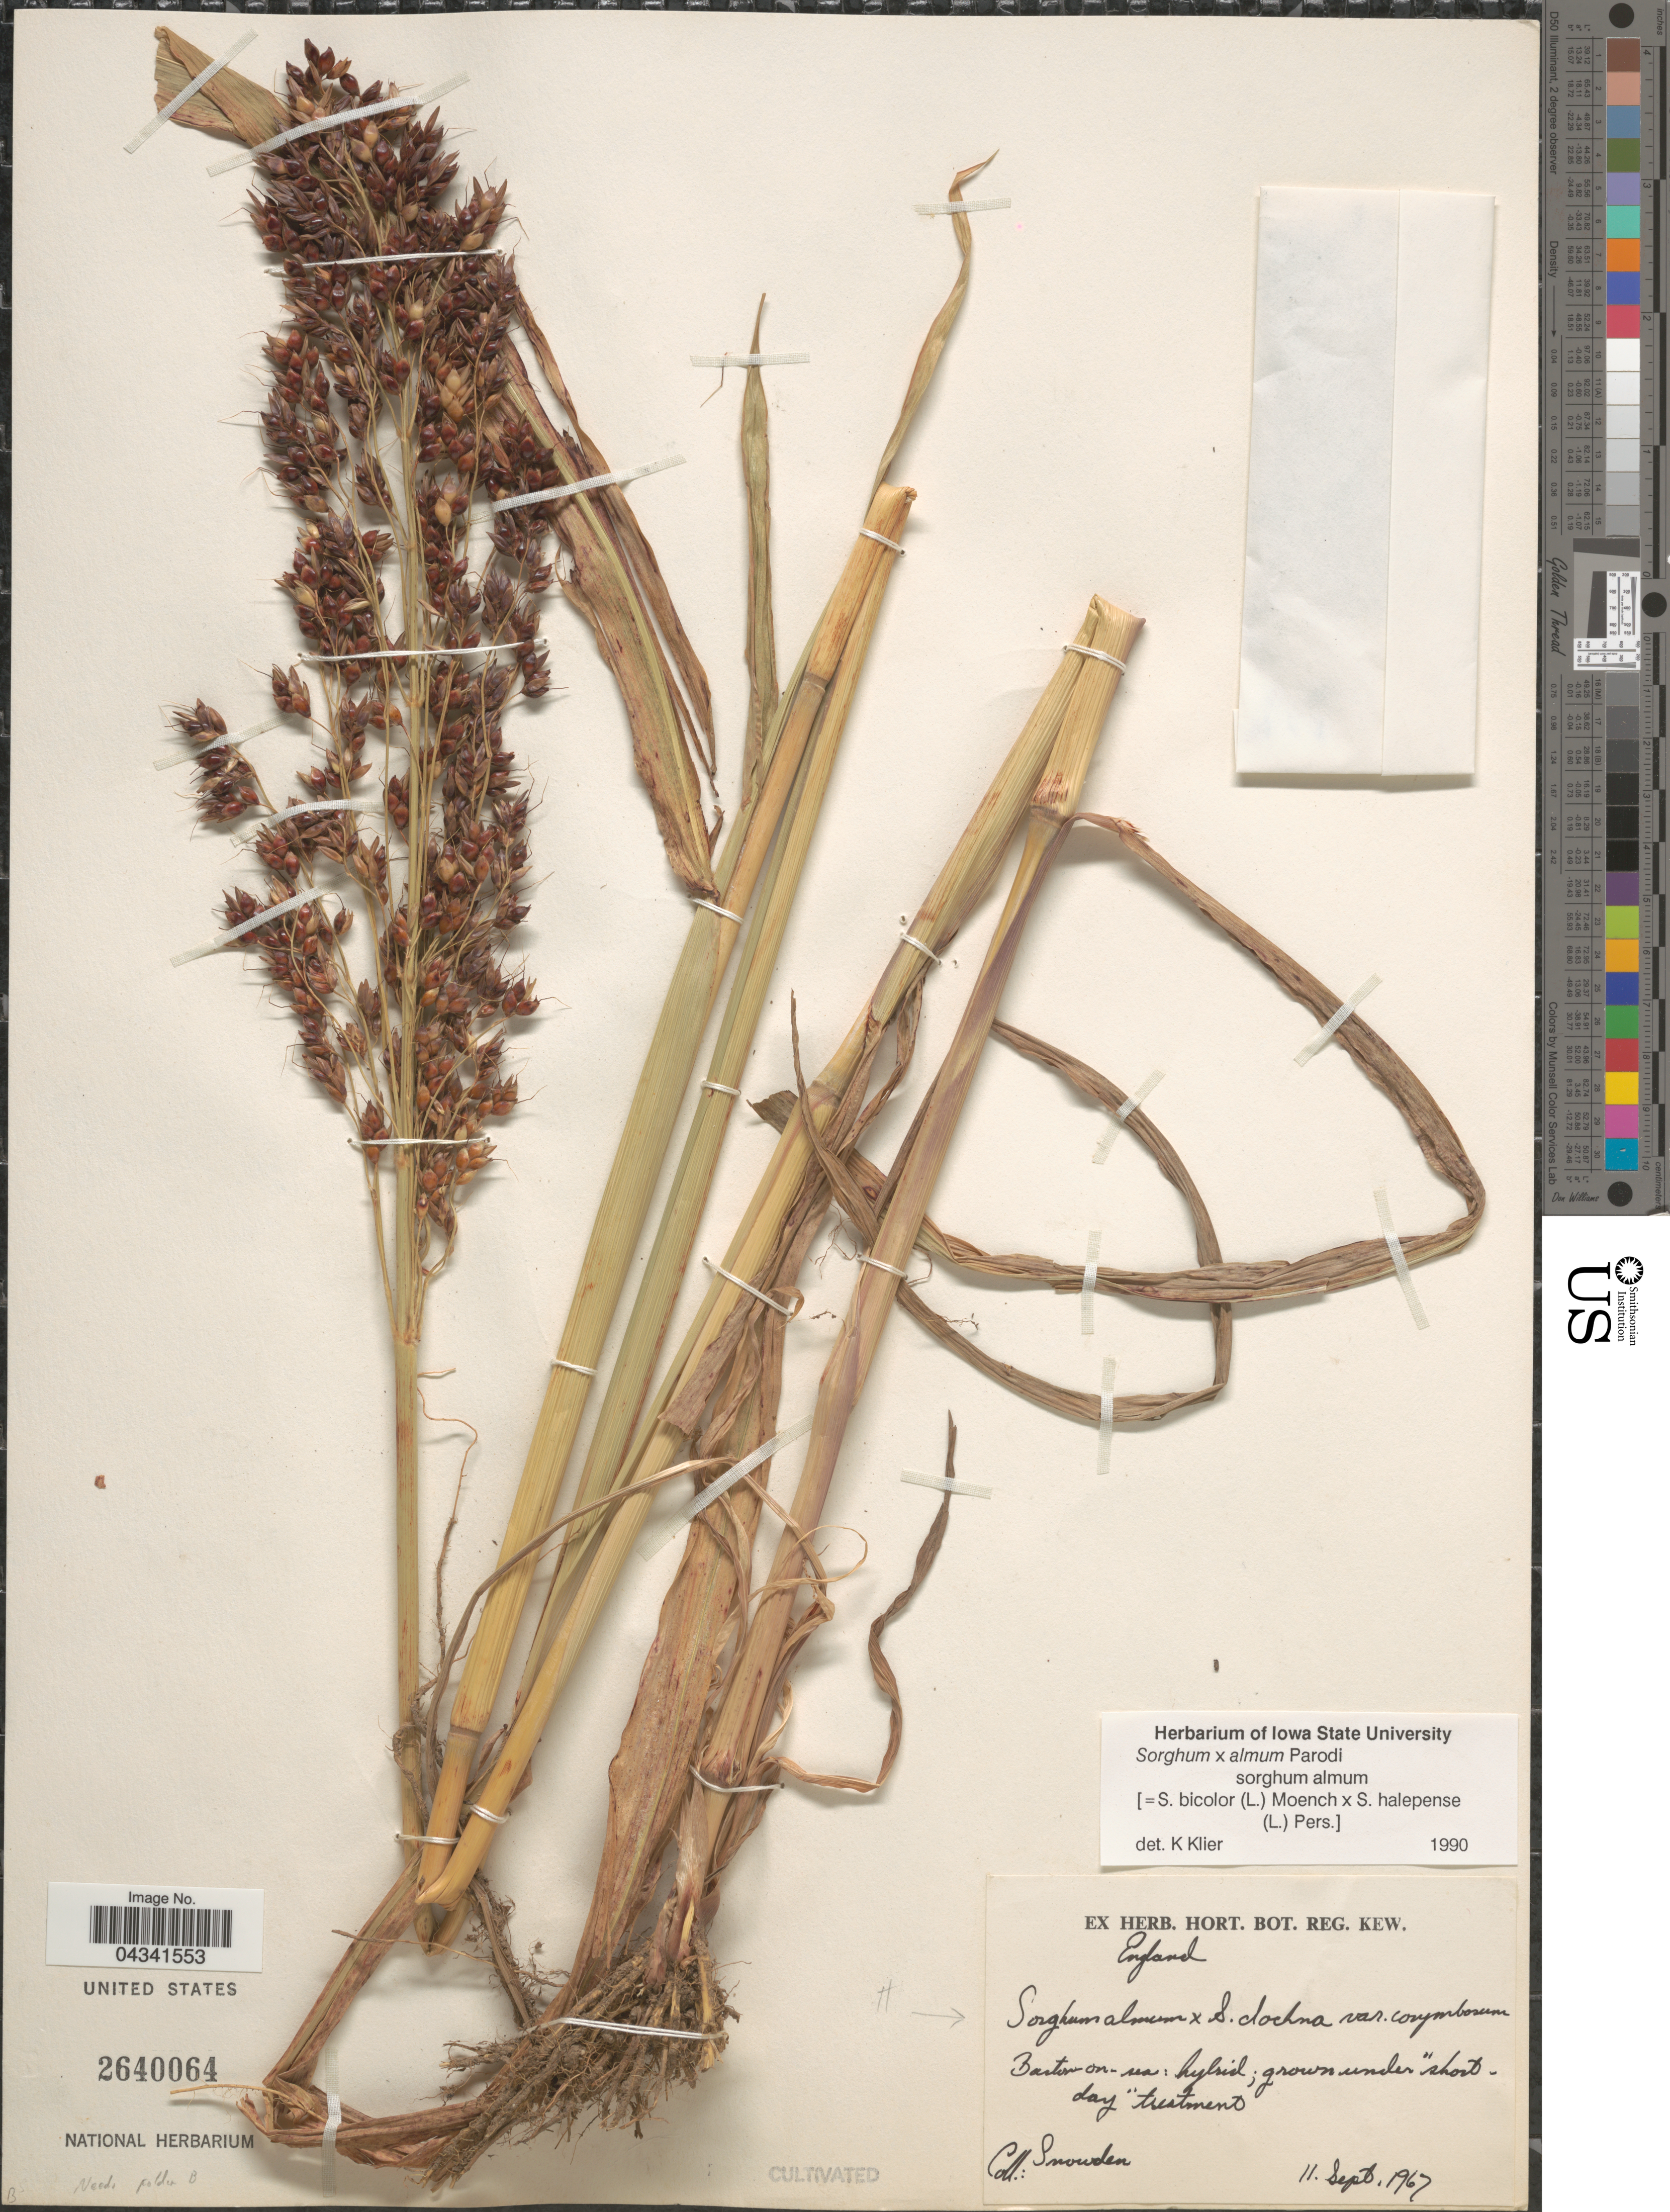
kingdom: Plantae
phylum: Tracheophyta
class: Liliopsida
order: Poales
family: Poaceae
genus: Sorghum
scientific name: Sorghum x almum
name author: Parodi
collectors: Snowden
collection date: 1967-09-11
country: United Kingdom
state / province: England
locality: Barton-on-sea.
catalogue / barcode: US 2640064